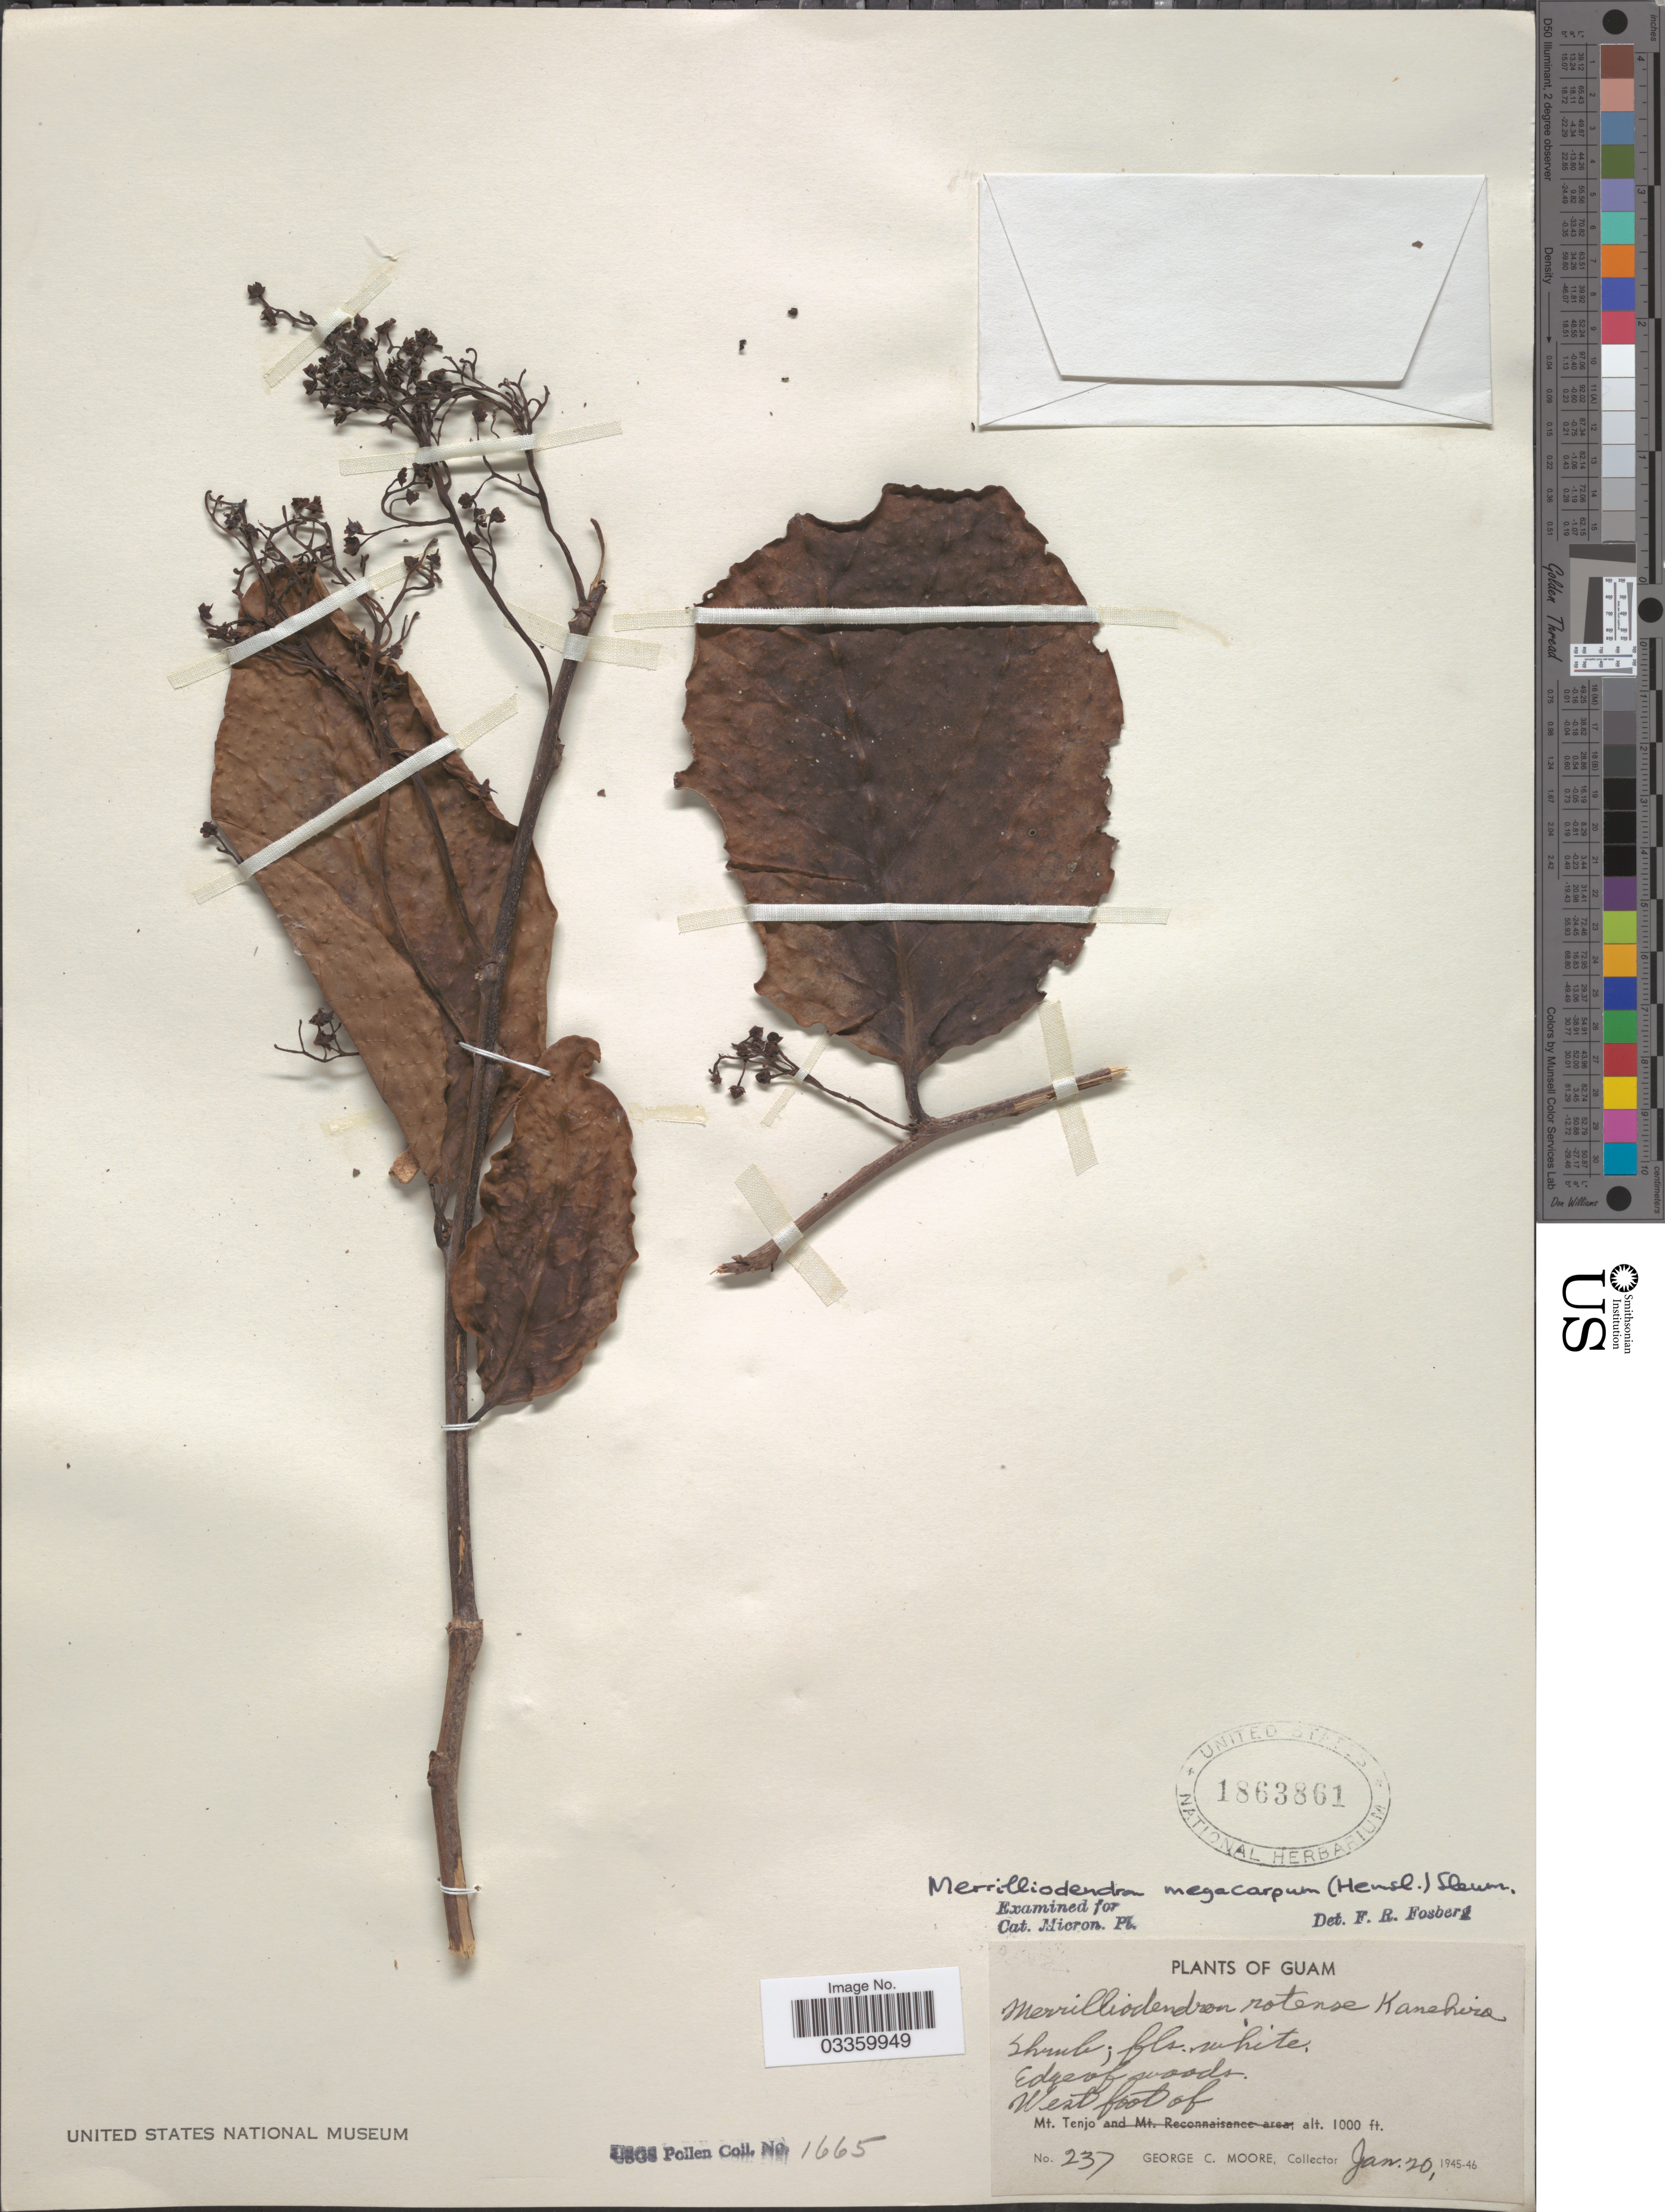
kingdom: Plantae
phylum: Tracheophyta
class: Magnoliopsida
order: Icacinales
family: Icacinaceae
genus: Merrilliodendron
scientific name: Merrilliodendron megacarpum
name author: (Hemsl.) Sleumer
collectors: G. C. Moore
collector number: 237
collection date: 1945-01-20/1946-01-20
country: Guam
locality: West foot of Mt. Tenjo.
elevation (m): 305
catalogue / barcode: US 1863861